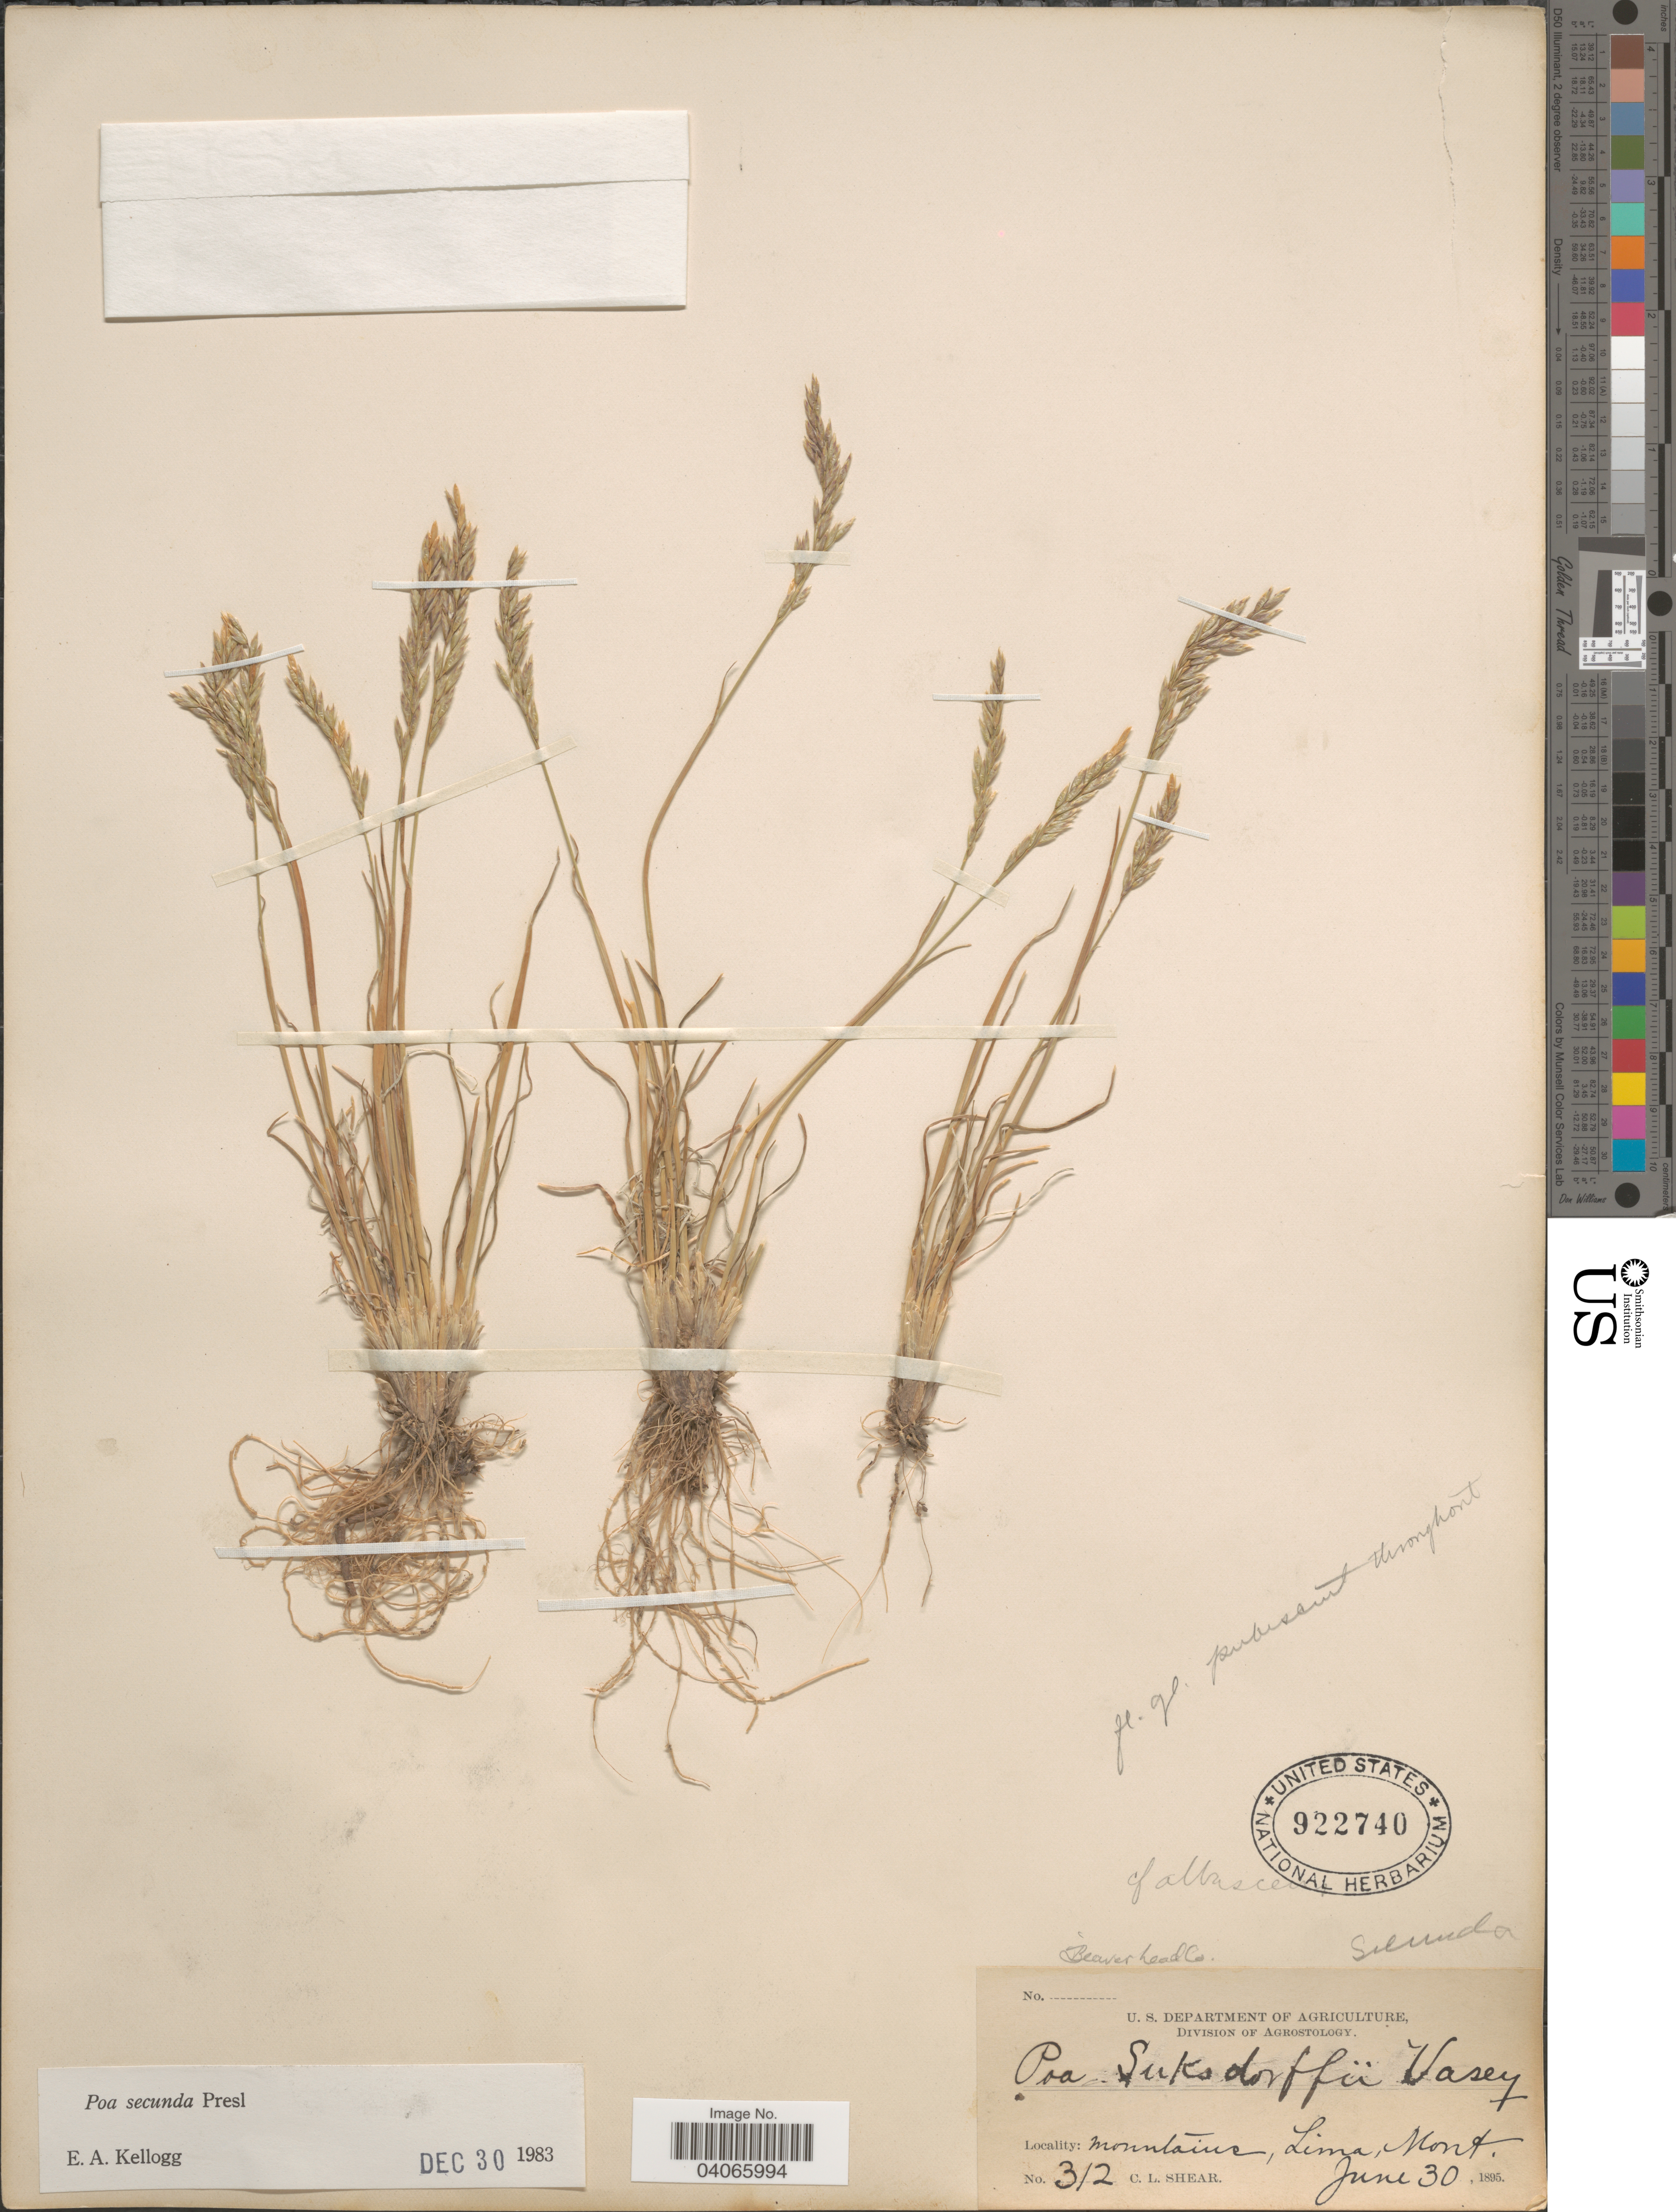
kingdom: Plantae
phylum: Tracheophyta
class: Liliopsida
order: Poales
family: Poaceae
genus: Poa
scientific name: Poa secunda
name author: J. Presl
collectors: C. L. Shear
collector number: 312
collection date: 1895-06-30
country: United States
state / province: Montana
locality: Beaverhead Co. Mountains, Lima.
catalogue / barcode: US 922740